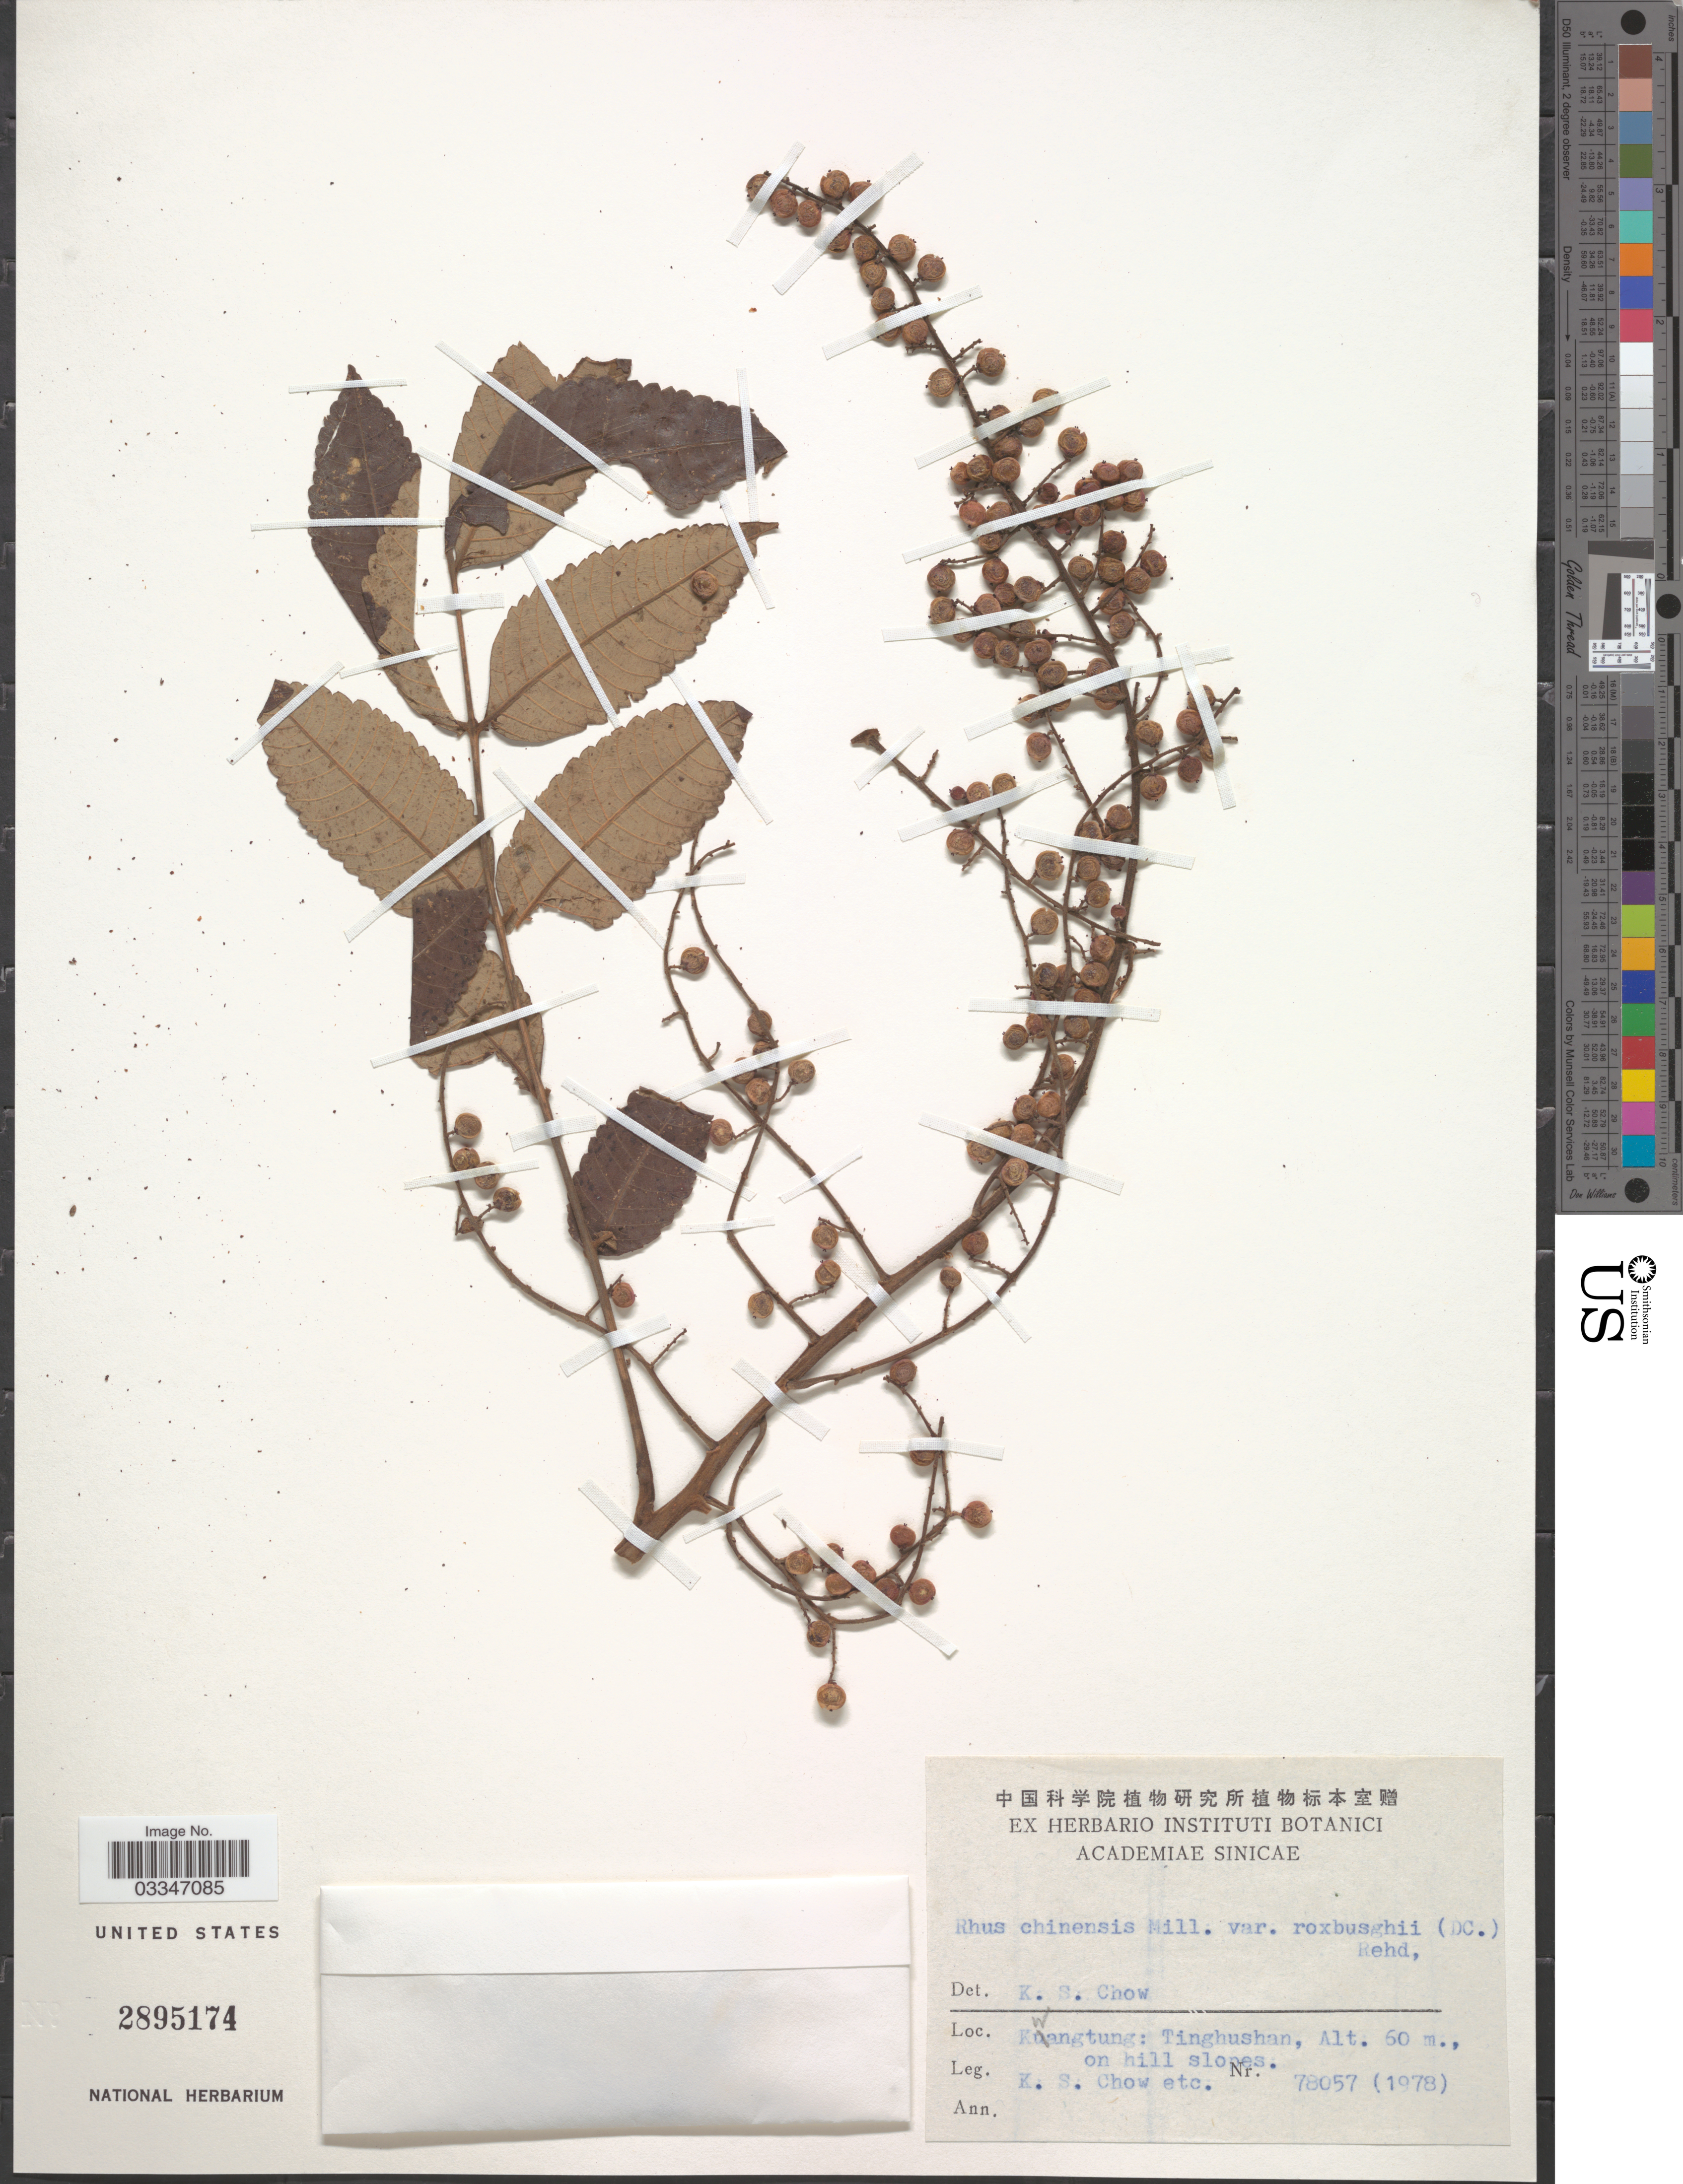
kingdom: Plantae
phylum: Tracheophyta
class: Magnoliopsida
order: Sapindales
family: Anacardiaceae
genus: Rhus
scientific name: Rhus chinensis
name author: Mill.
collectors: K. S. Chow & et al.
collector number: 78057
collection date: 1978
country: China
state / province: Guangdong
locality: Kwangtung: Tinghushan, on hill slopes.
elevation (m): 60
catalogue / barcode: US 2895174